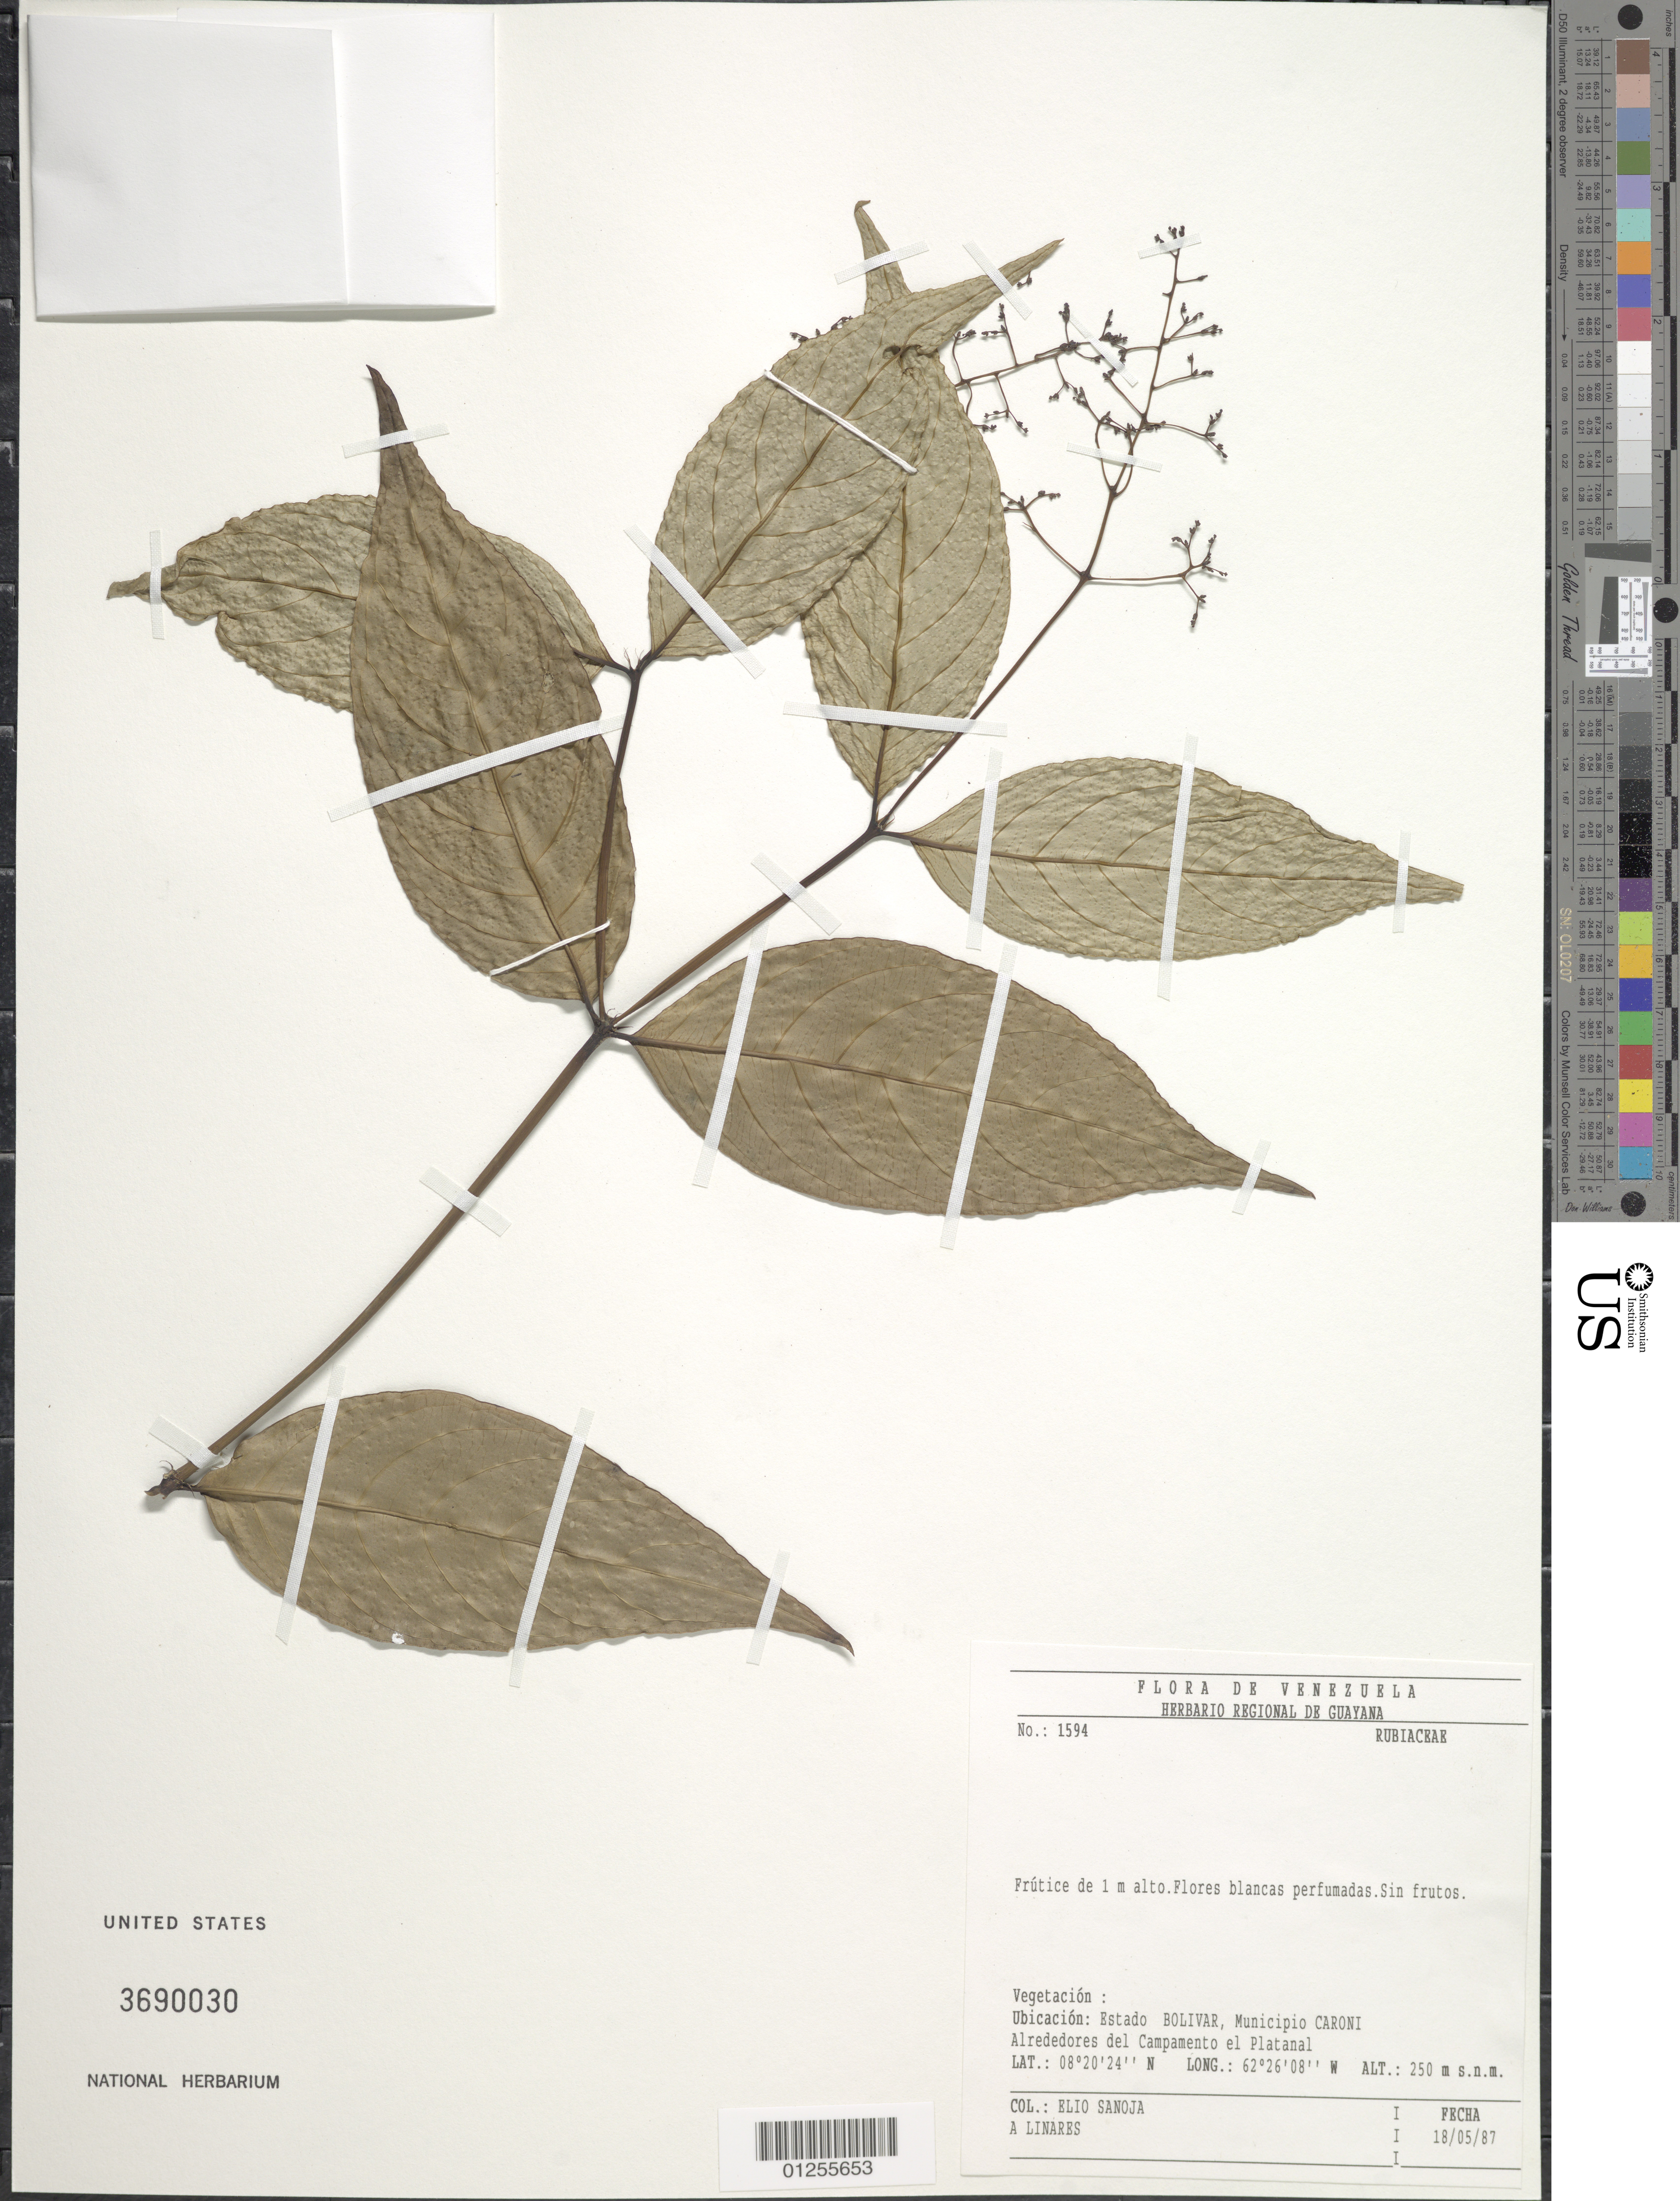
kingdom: Plantae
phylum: Tracheophyta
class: Magnoliopsida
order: Gentianales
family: Rubiaceae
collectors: E. Sanoja & A. Linares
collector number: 1594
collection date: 1987-05-18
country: Venezuela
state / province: Bolívar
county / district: Caroní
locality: Alrededores del Campamento el Platanal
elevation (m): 250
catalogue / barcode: US 3690030